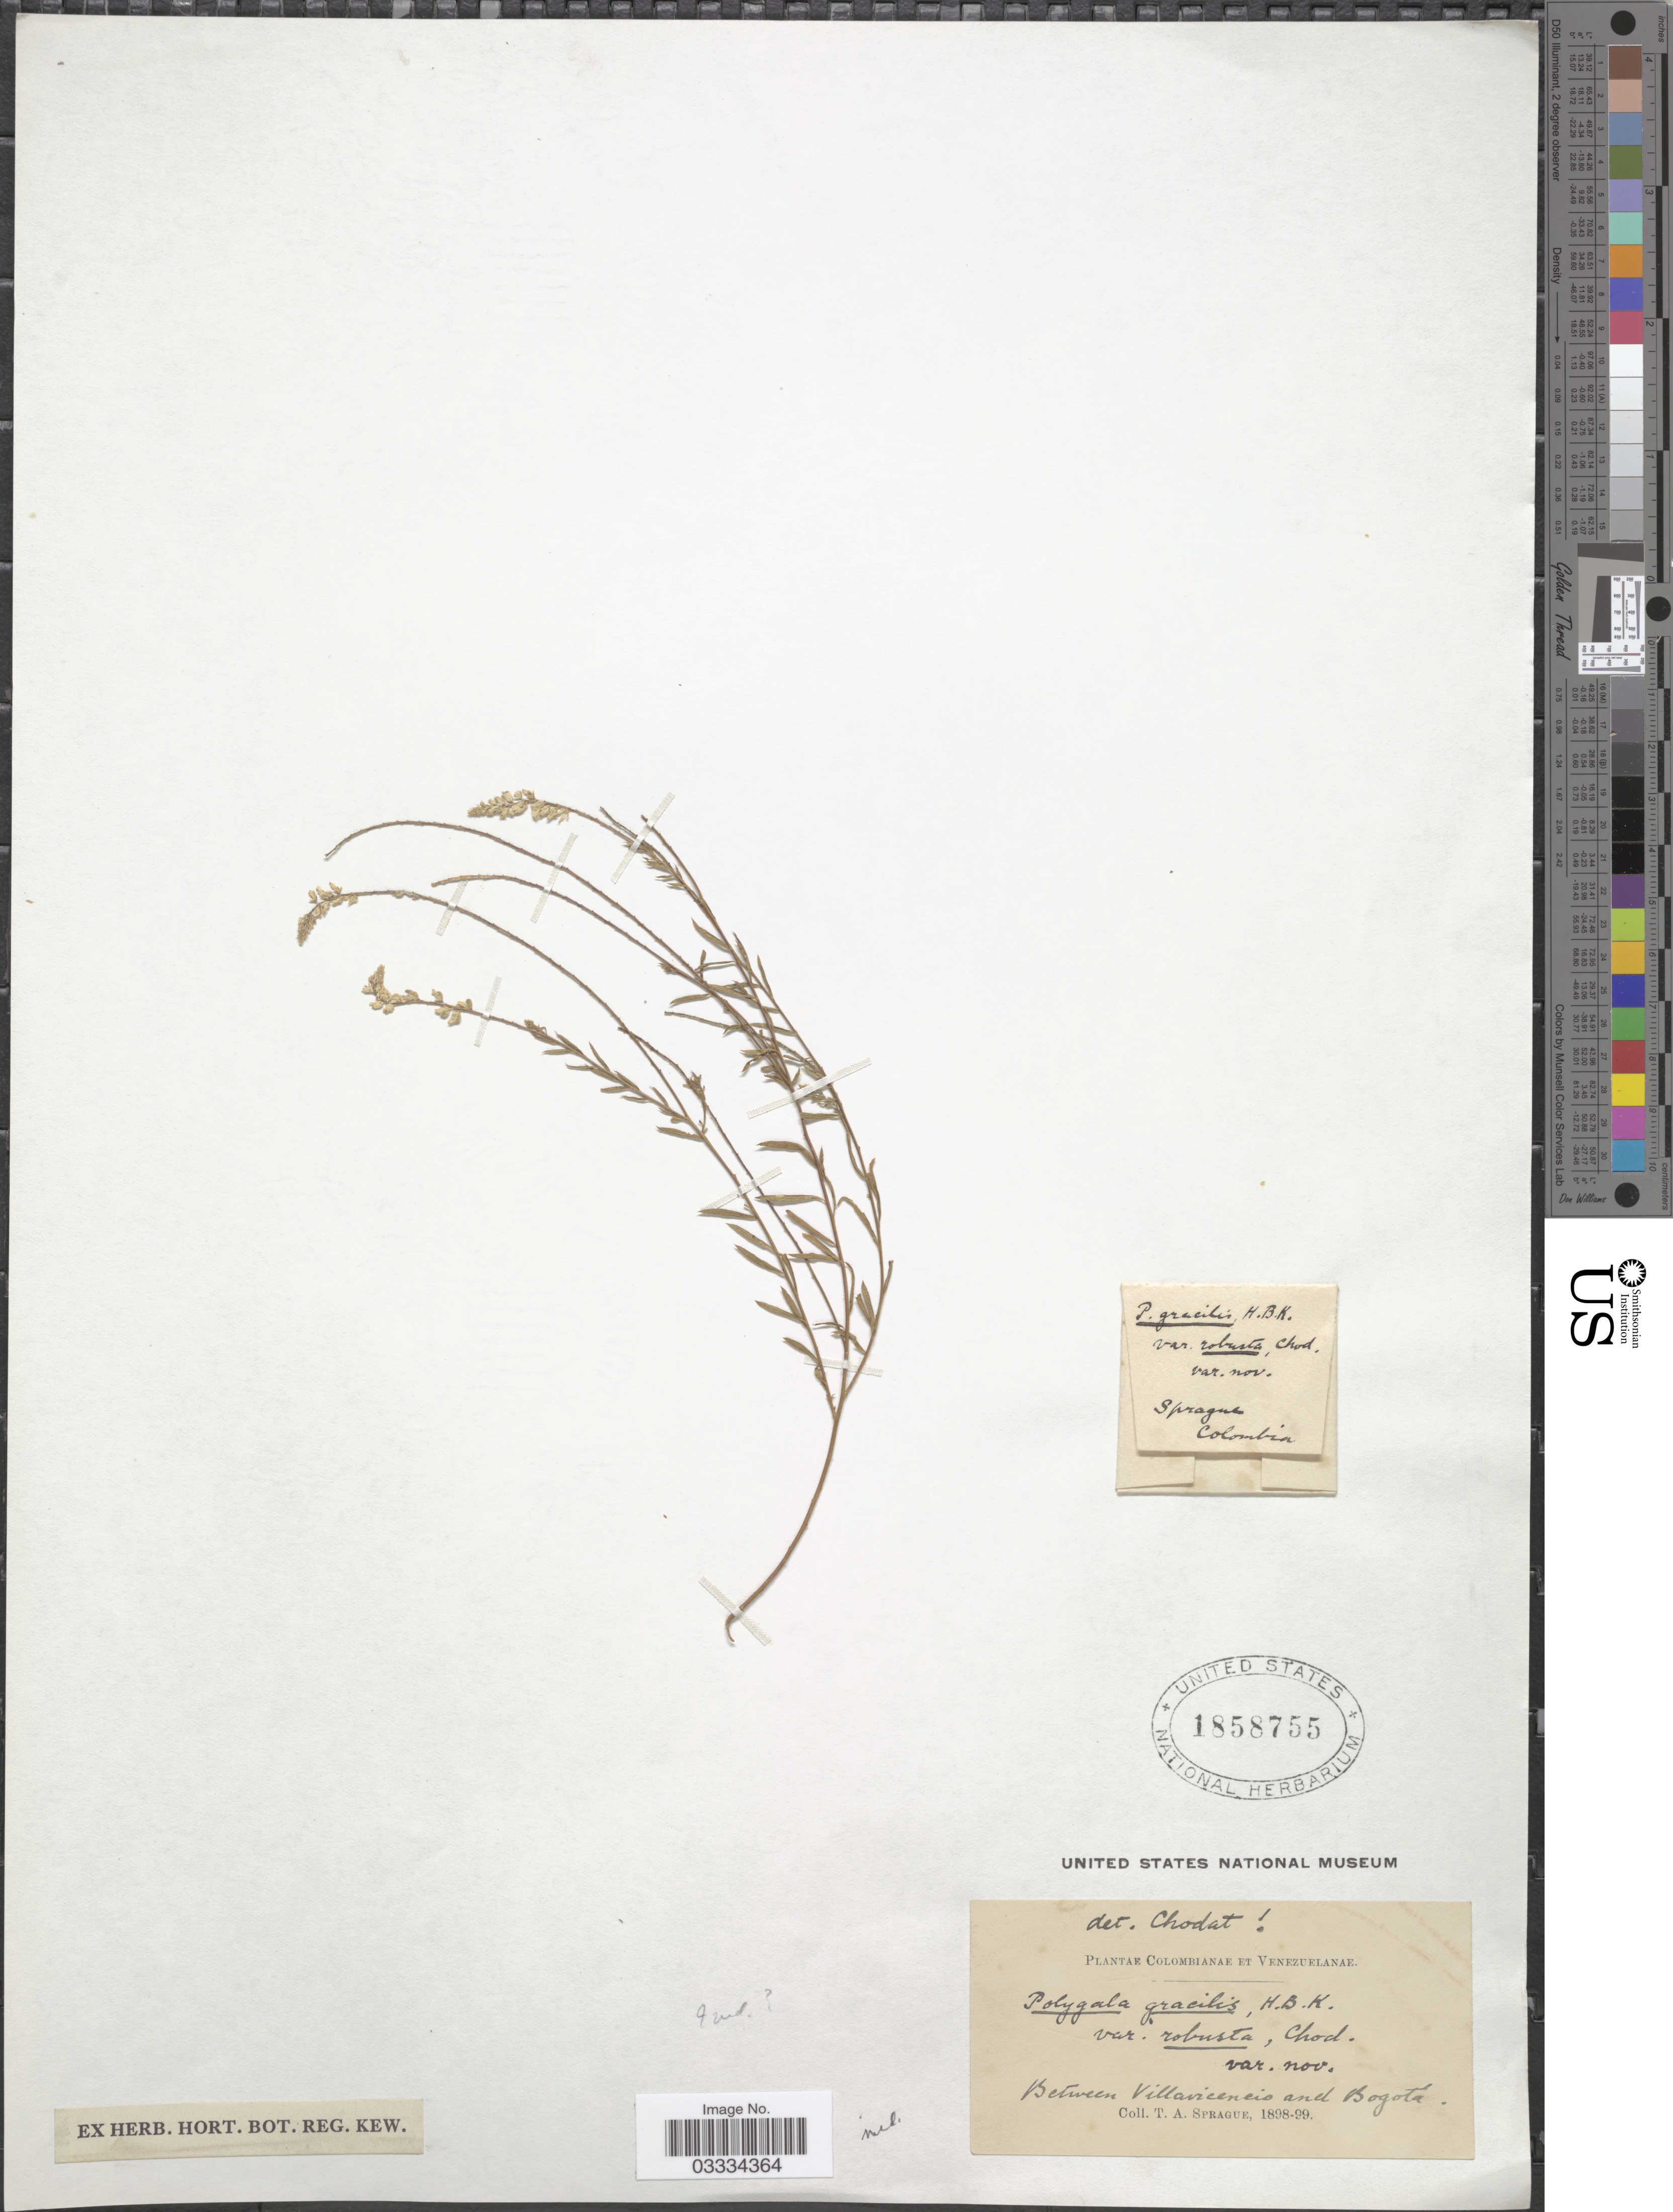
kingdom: Plantae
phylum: Tracheophyta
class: Magnoliopsida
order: Fabales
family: Polygalaceae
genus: Polygala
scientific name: Polygala sp.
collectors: T. A. Sprague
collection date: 1898/1899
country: Colombia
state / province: Bogota D.C.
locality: Between Villavicencio and Bogotá.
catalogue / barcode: US 1858755